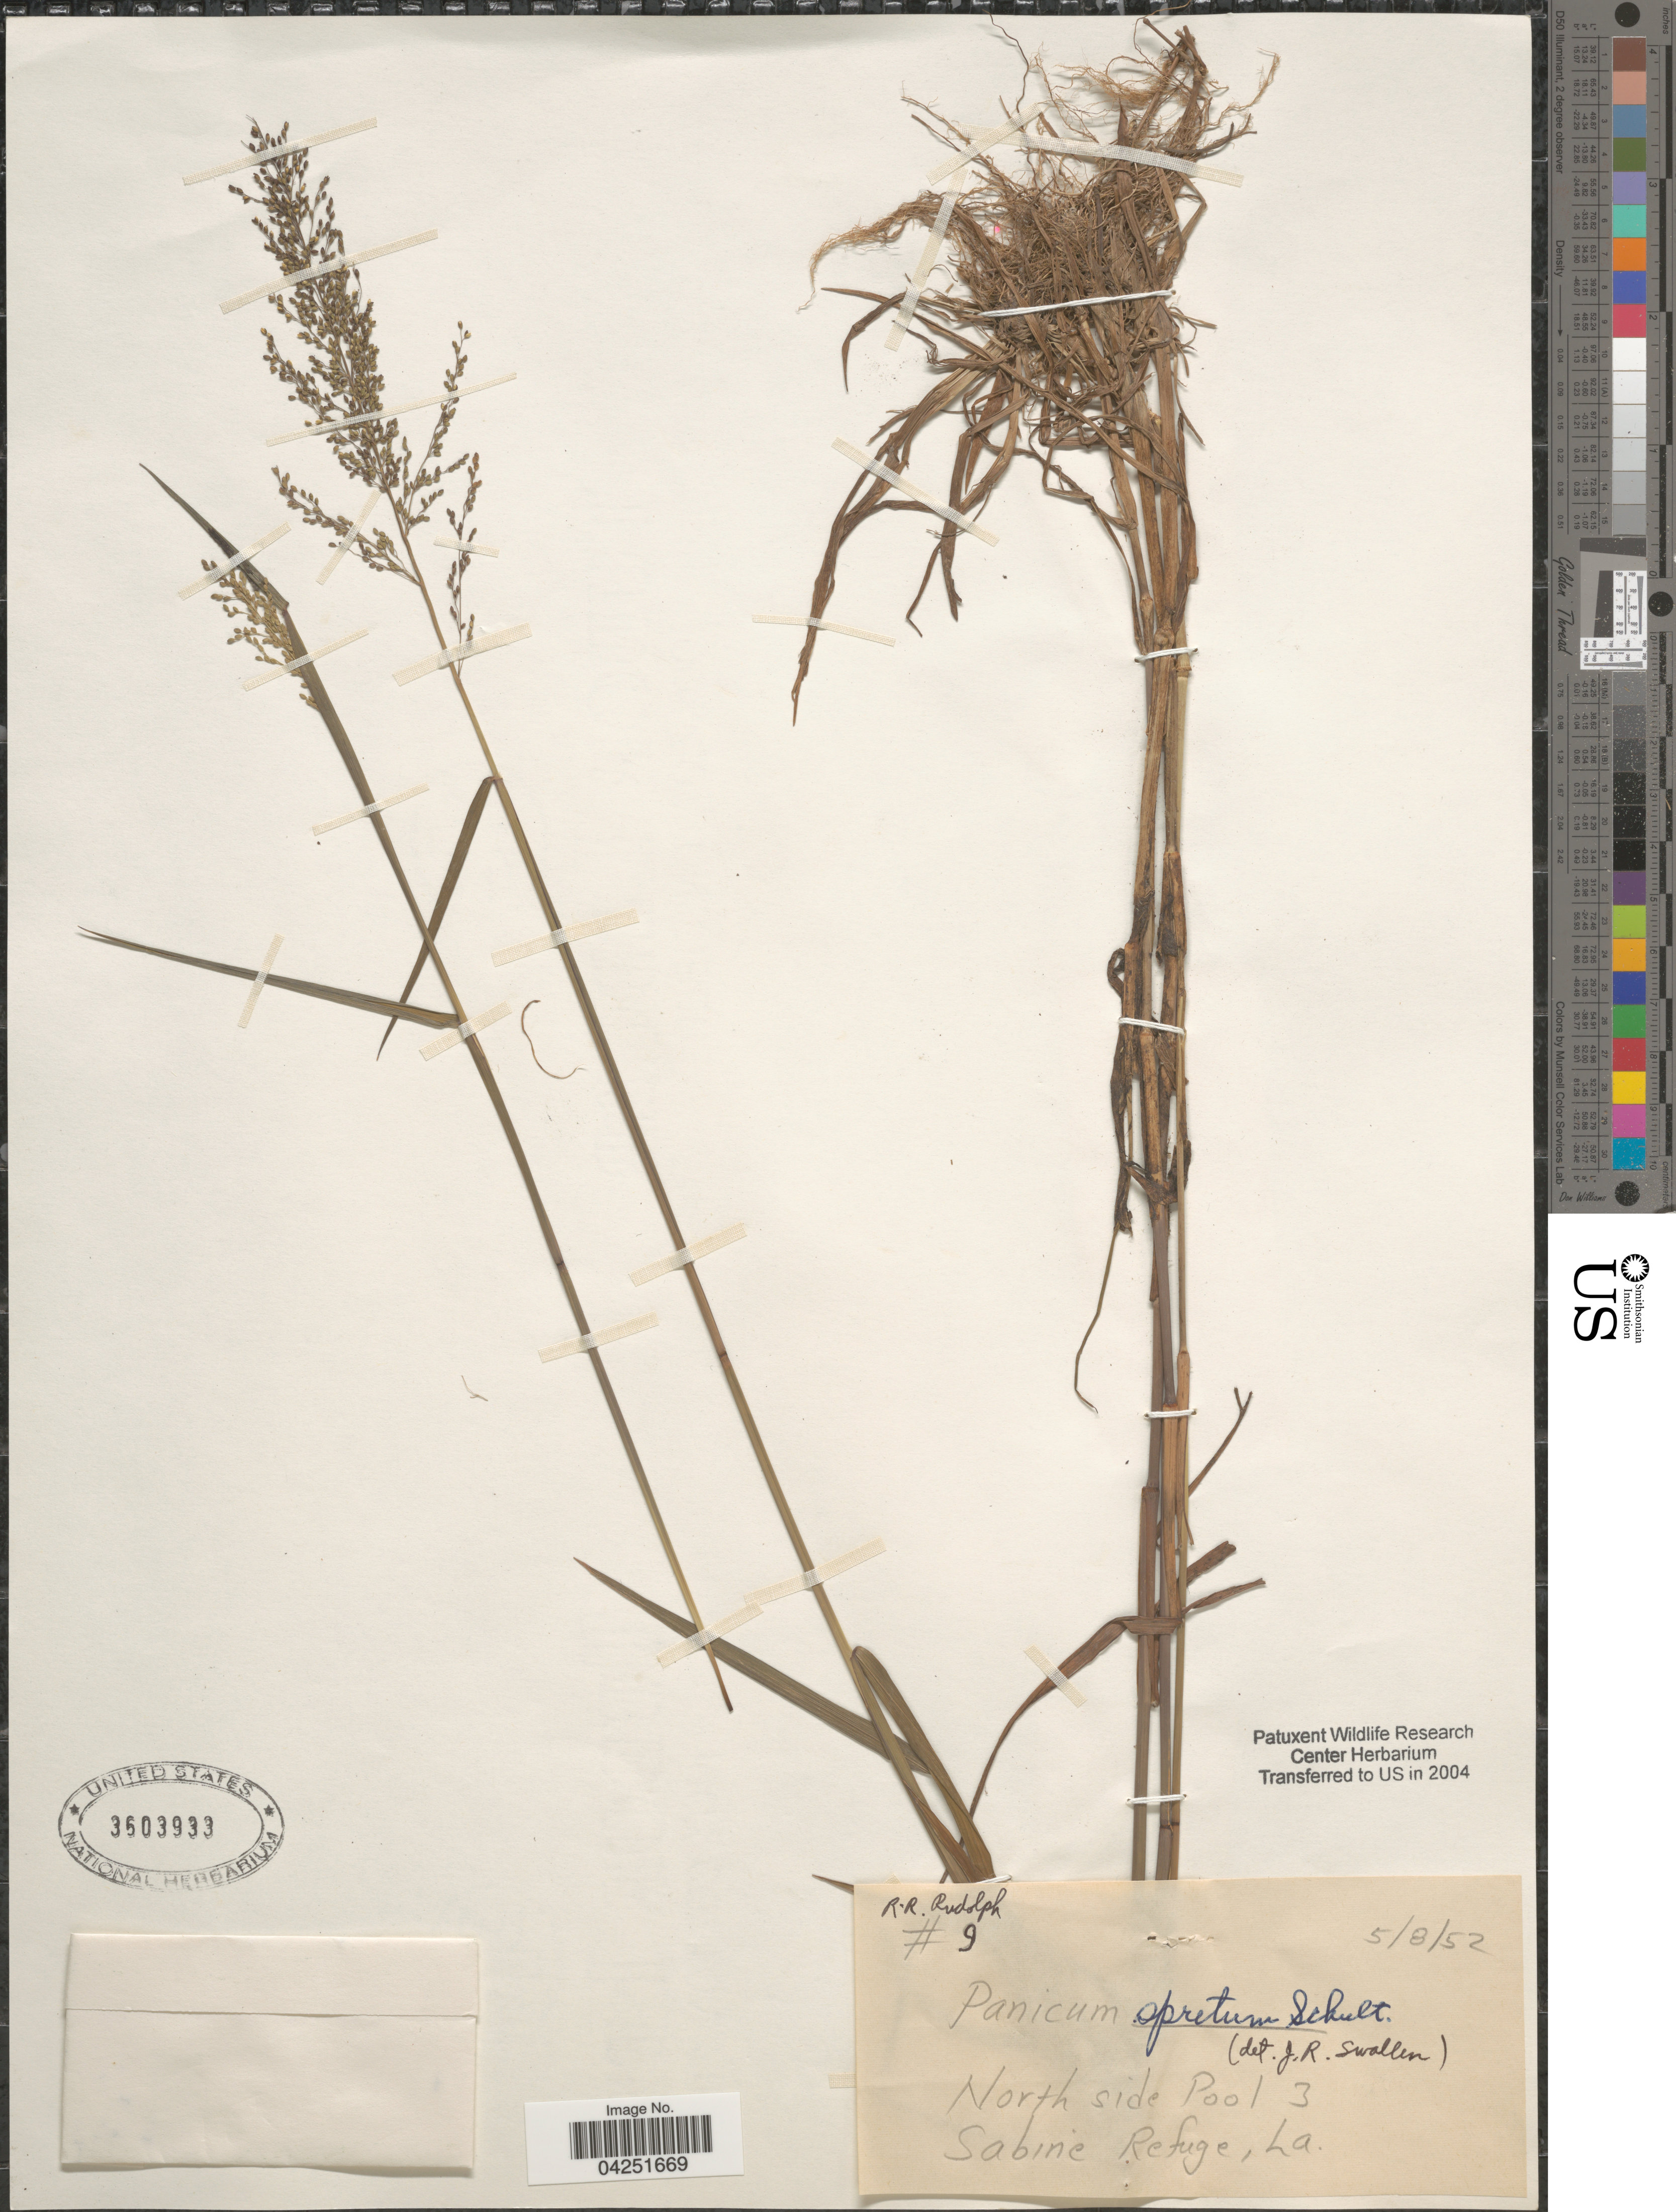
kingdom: Plantae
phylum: Tracheophyta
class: Liliopsida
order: Poales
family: Poaceae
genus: Dichanthelium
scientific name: Dichanthelium acuminatum var. densiflorum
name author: (Rand & Redfield) Gould & C.A. Clark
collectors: R. Rudolph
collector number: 9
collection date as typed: Transcribed d/m/y: 8/5/52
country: United States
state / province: Louisiana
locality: North side Pool 3. Sabine Refuge.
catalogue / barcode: US 3603933